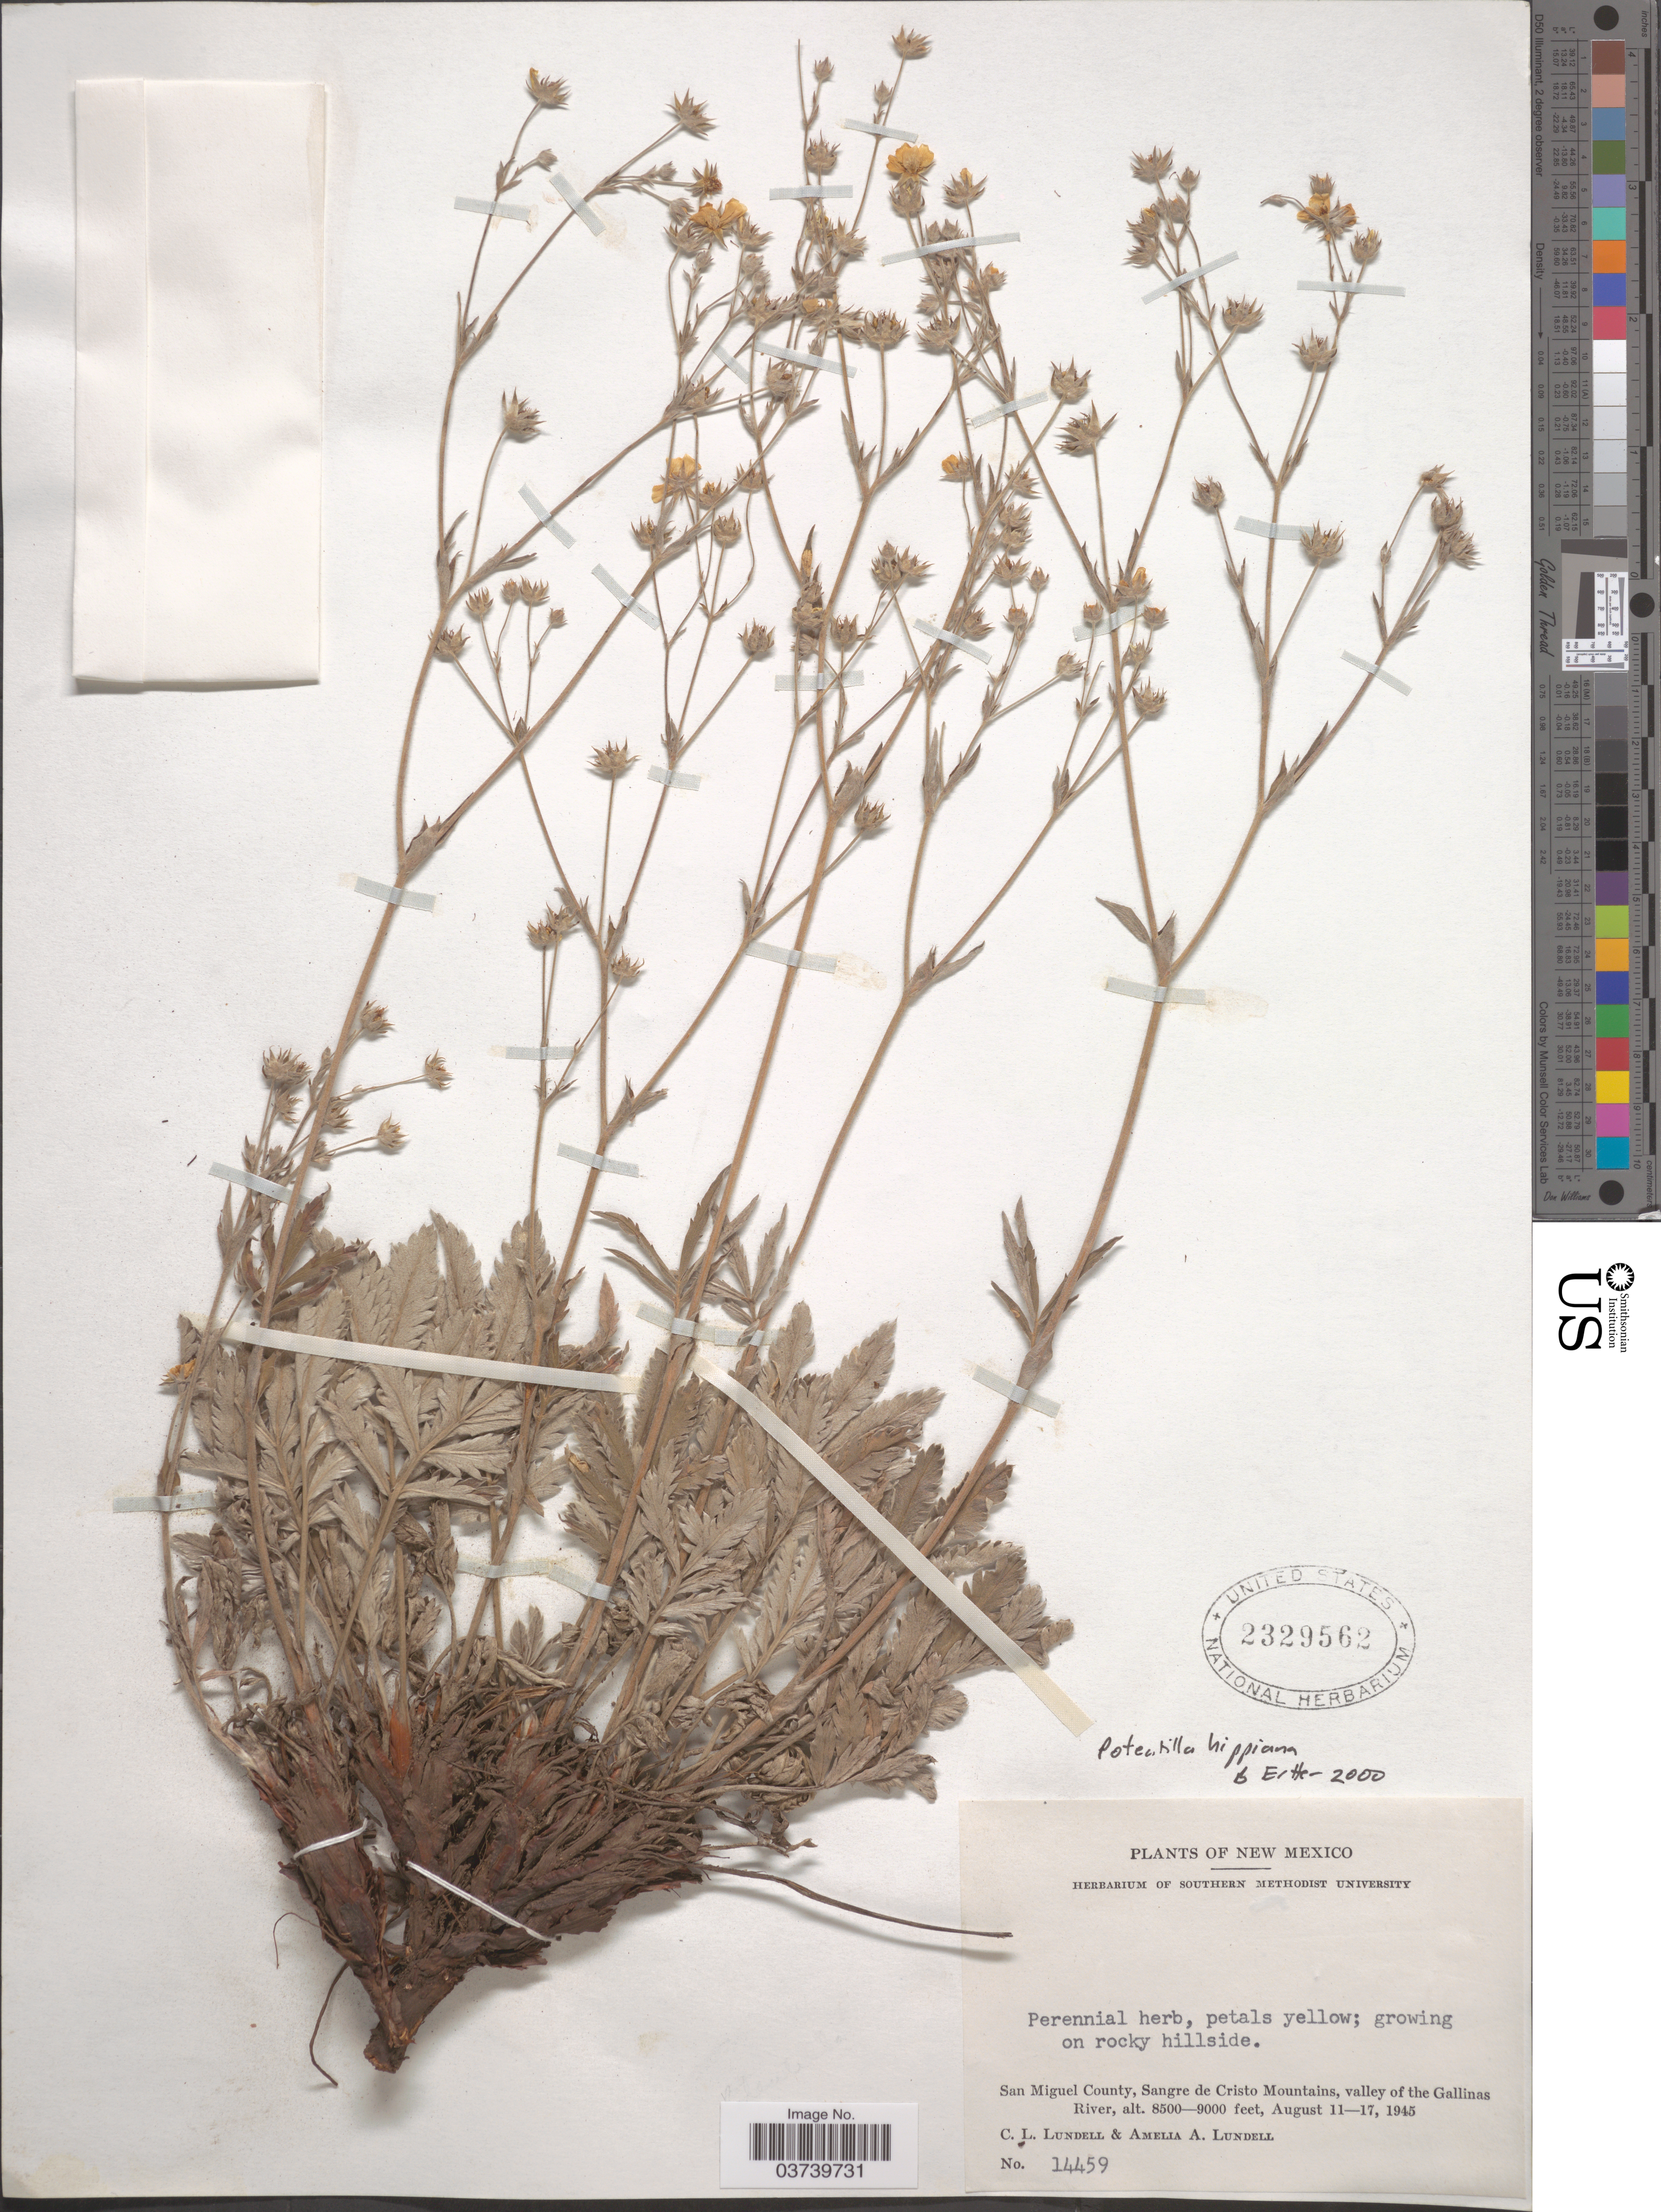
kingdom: Plantae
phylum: Tracheophyta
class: Magnoliopsida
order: Rosales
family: Rosaceae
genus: Potentilla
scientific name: Potentilla hippiana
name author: Lehm.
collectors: C. L. Lundell & A. A. Lundell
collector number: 14459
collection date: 1945-08-11/1945-08-17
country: United States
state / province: New Mexico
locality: San Miguel County, Sangre de Cristo Mountains, valley of the Gallinas River.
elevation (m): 2591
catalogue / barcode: US 2329562